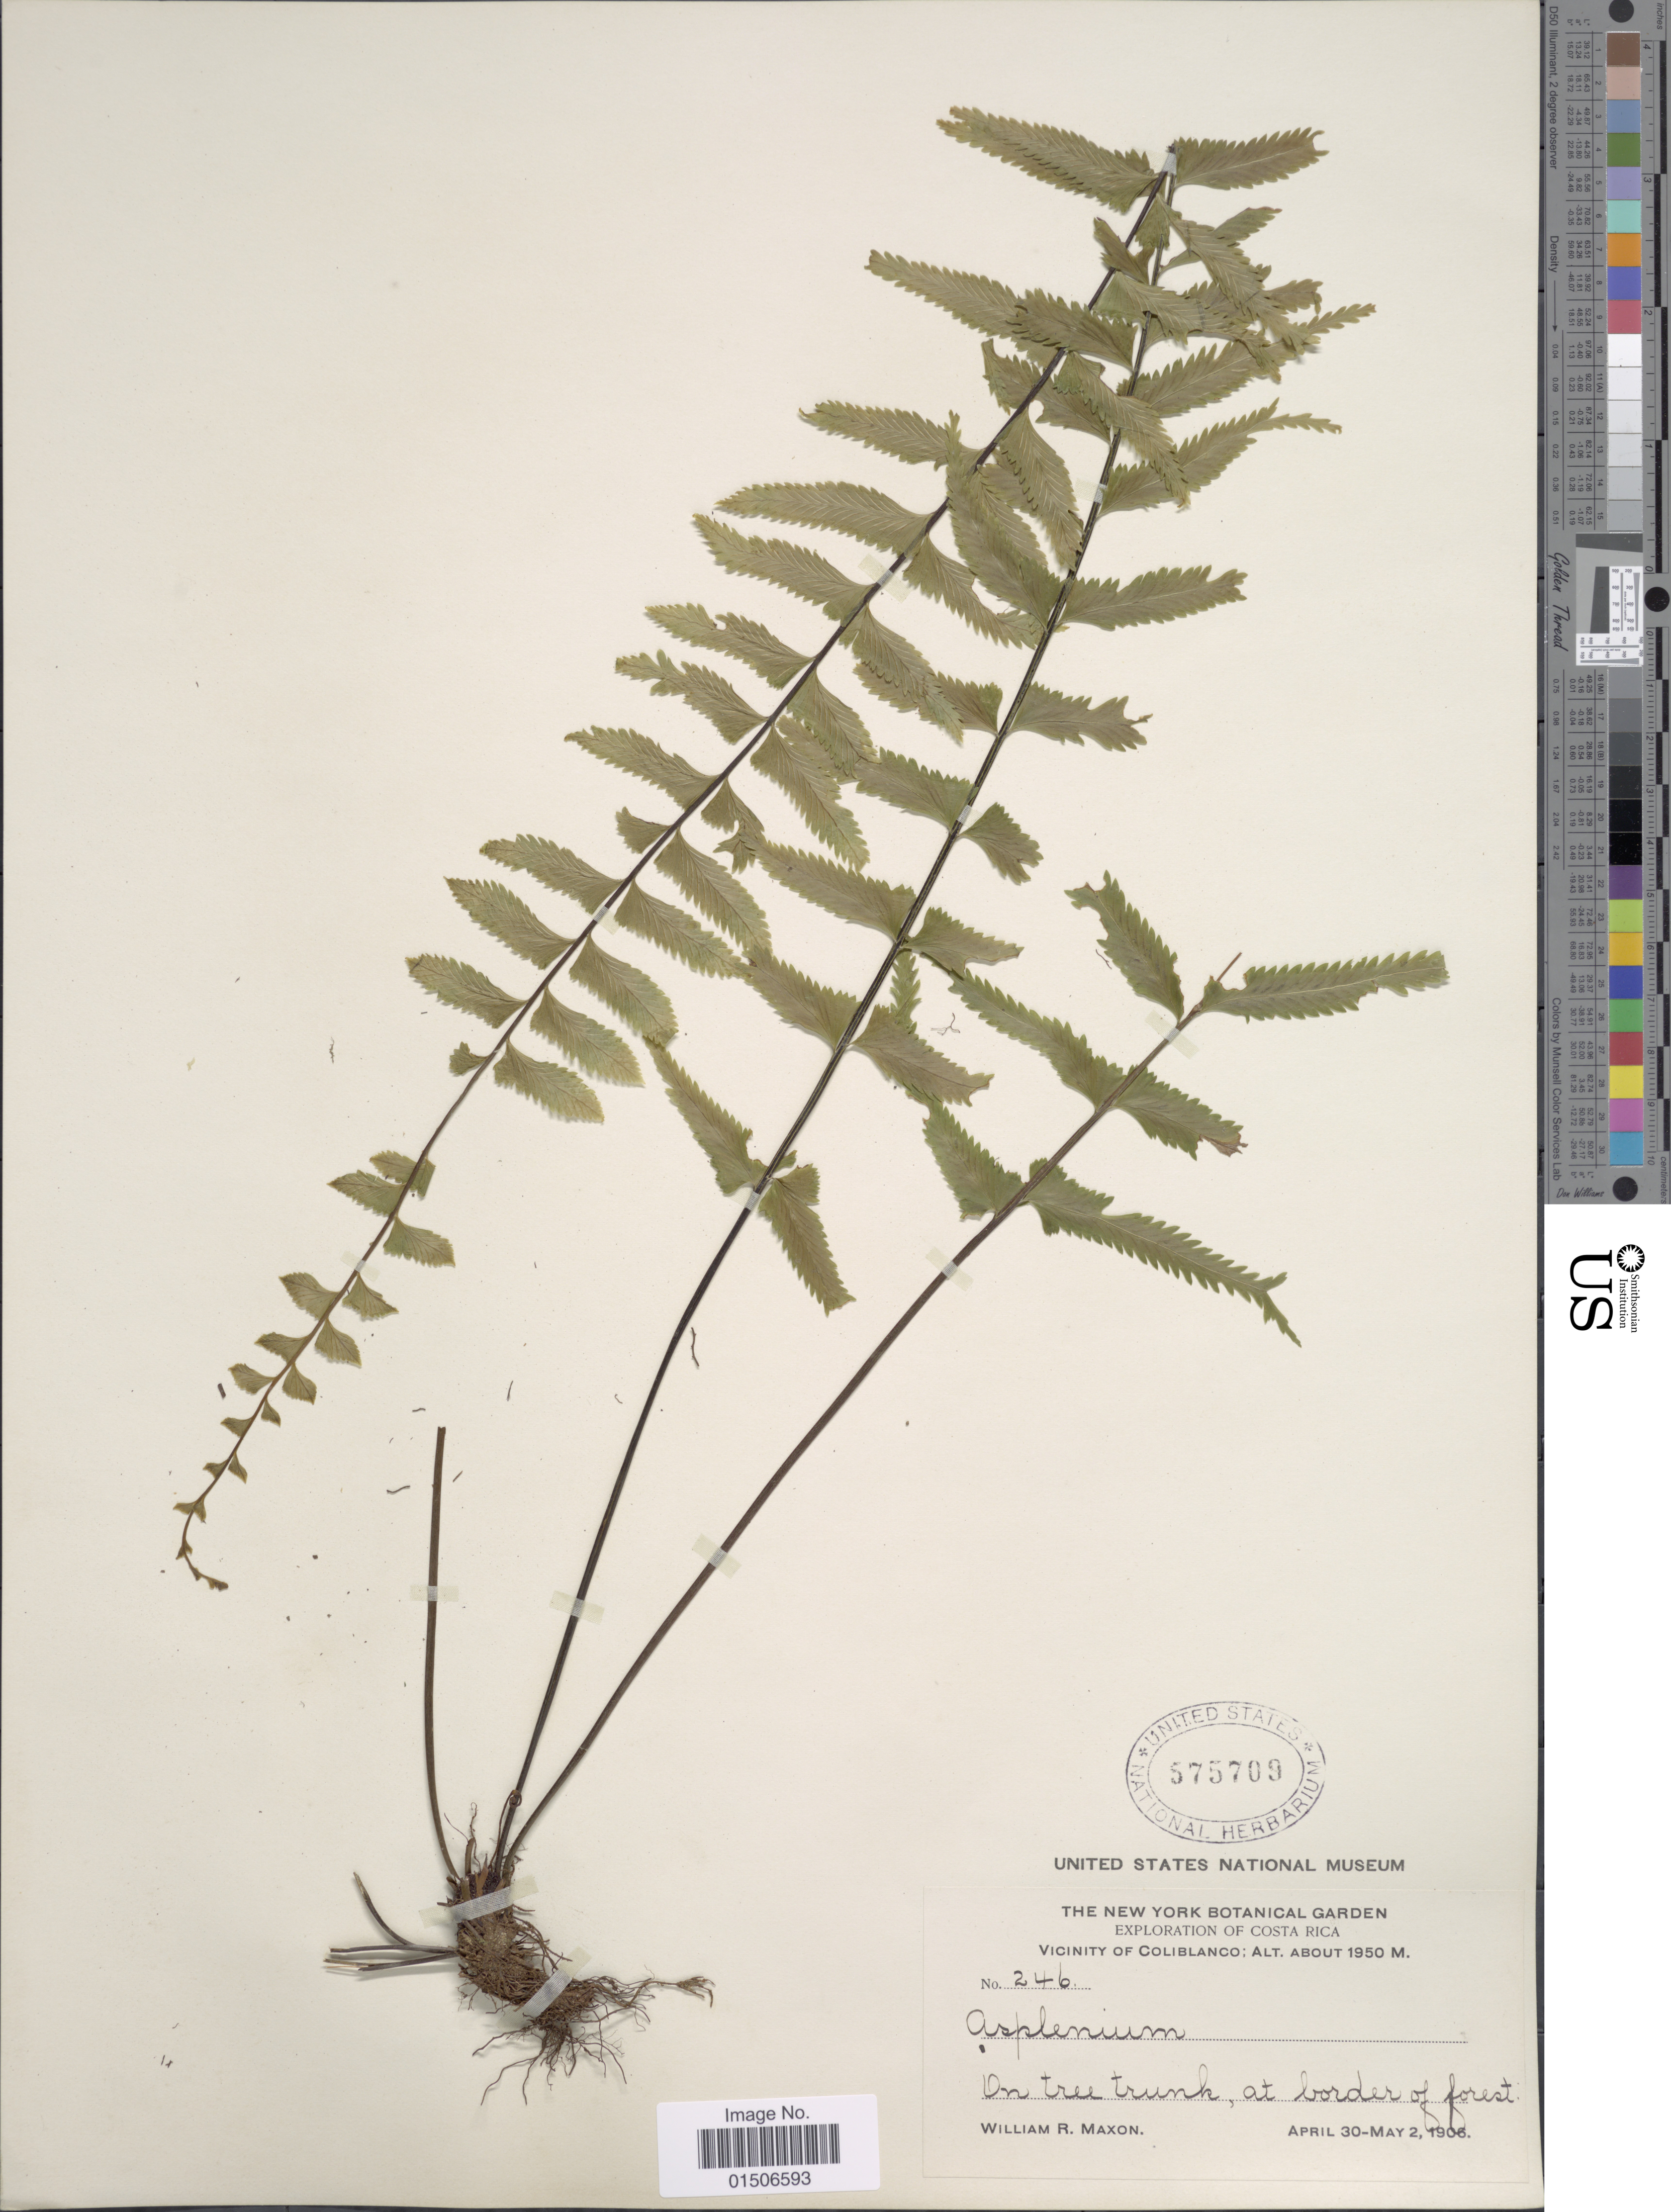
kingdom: Plantae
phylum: Tracheophyta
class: Polypodiopsida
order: Polypodiales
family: Aspleniaceae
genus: Asplenium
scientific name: Asplenium harpeodes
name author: Kunze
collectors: W. R. Maxon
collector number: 246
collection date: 1906-04-30/1906-05-02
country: Costa Rica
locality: Vicinity of Coliblanco, On tree trunk, at border of forest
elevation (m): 594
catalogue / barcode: US 575709